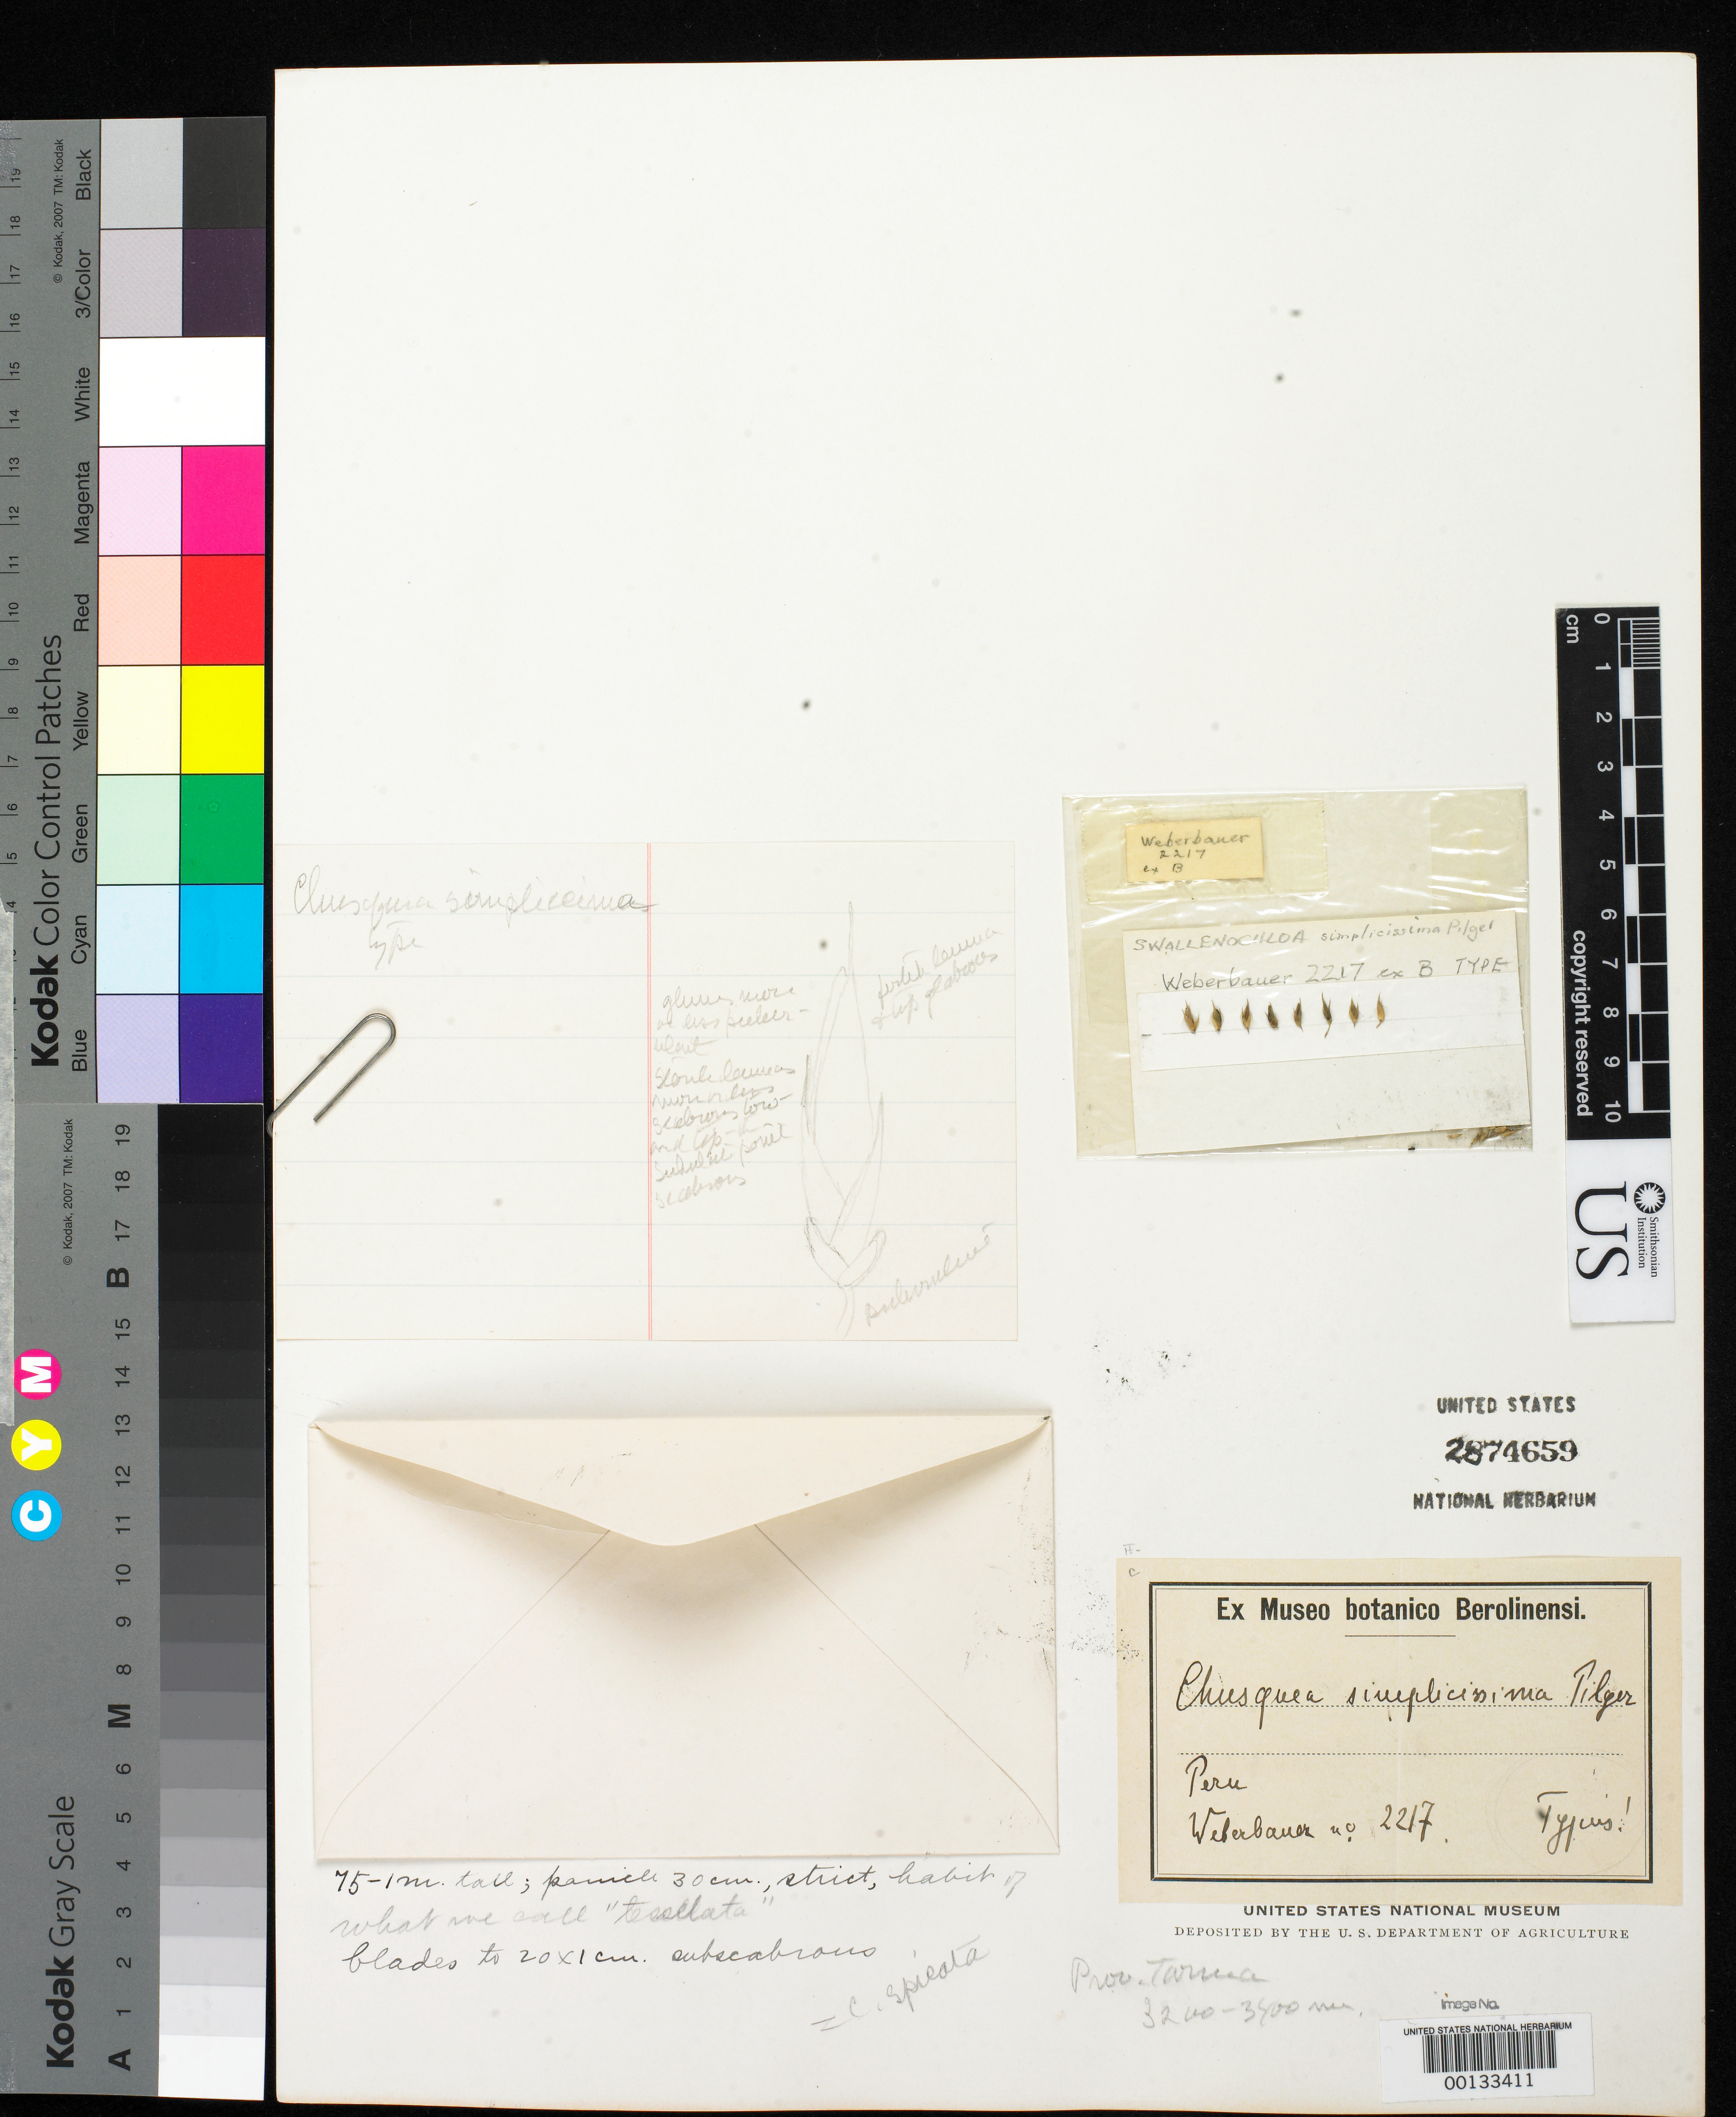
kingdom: Plantae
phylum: Tracheophyta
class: Liliopsida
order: Poales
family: Poaceae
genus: Chusquea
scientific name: Chusquea simplicissima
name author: Pilg.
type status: Lectotype; Type Collection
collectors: A. Weberbauer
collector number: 2217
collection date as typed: Jan 1903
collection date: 1903-01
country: Peru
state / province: Junín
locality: Huacapistana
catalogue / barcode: US 2874659